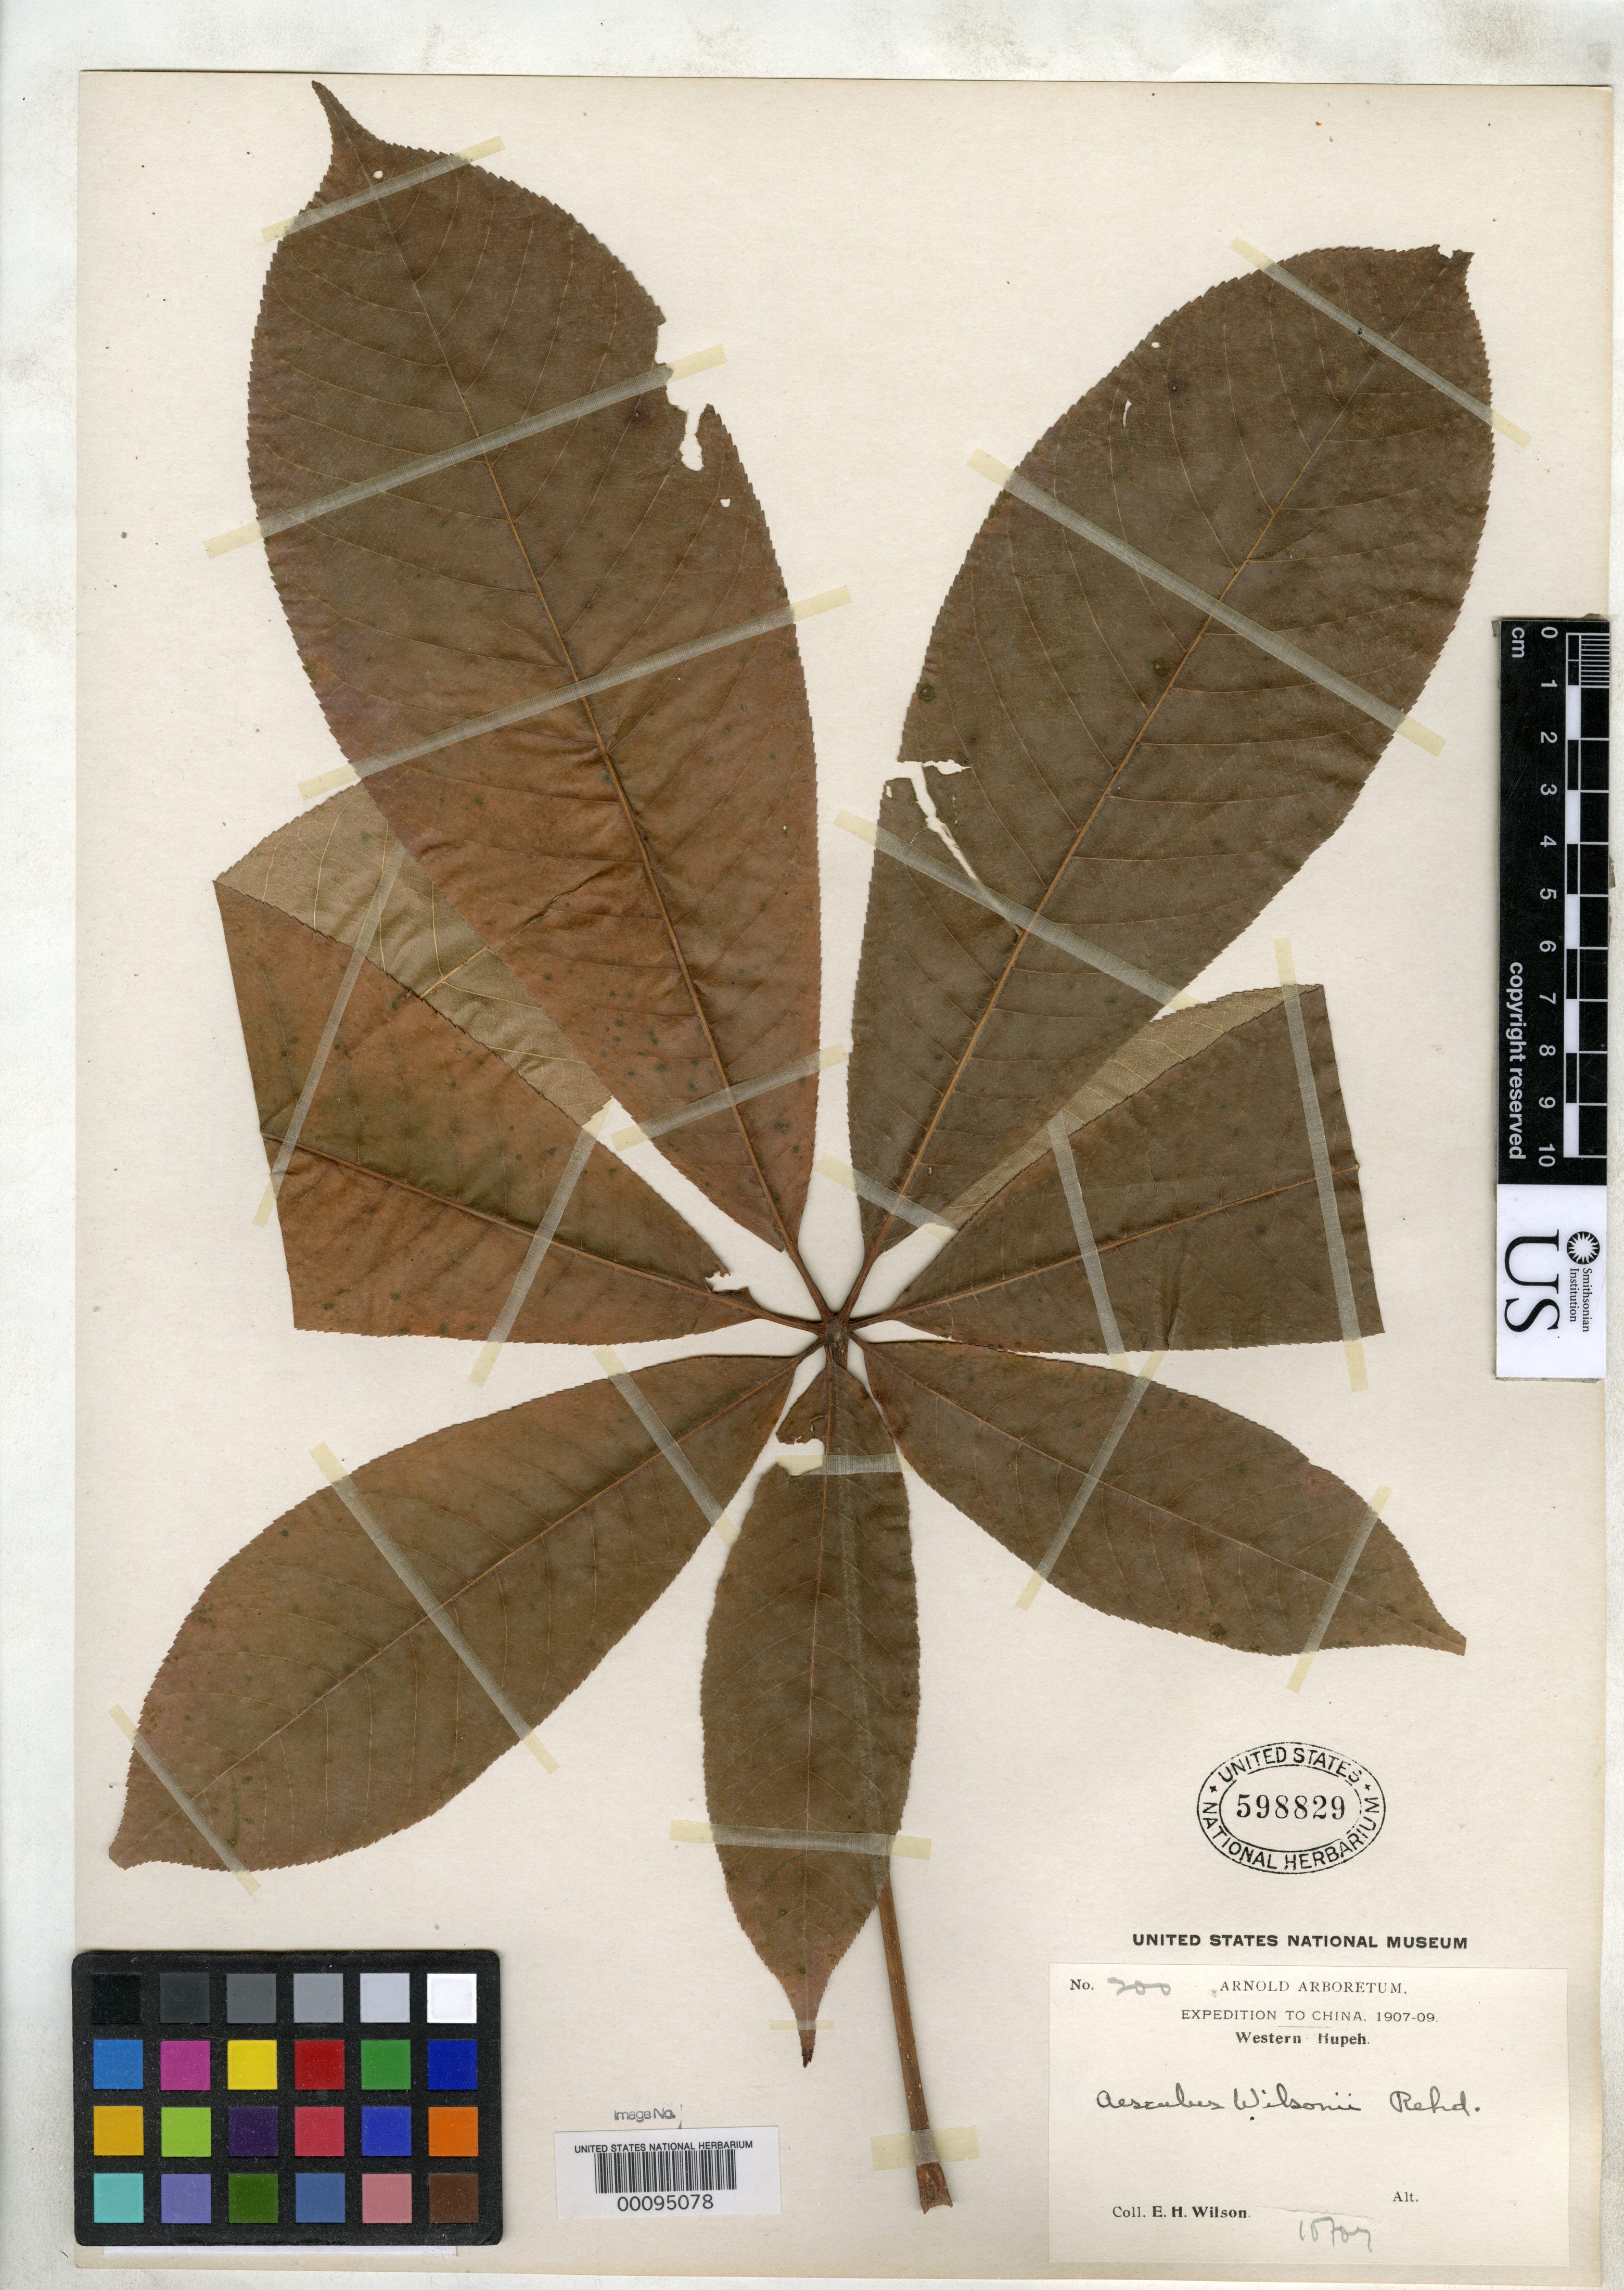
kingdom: Plantae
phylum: Tracheophyta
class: Magnoliopsida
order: Sapindales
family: Sapindaceae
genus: Aesculus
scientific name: Aesculus wilsonii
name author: Rehder in Sarg.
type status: Paratype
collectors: E. H. Wilson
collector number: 200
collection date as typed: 1907 to -- --- 1909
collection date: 1907/1909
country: China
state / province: Hubei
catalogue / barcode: US 598829